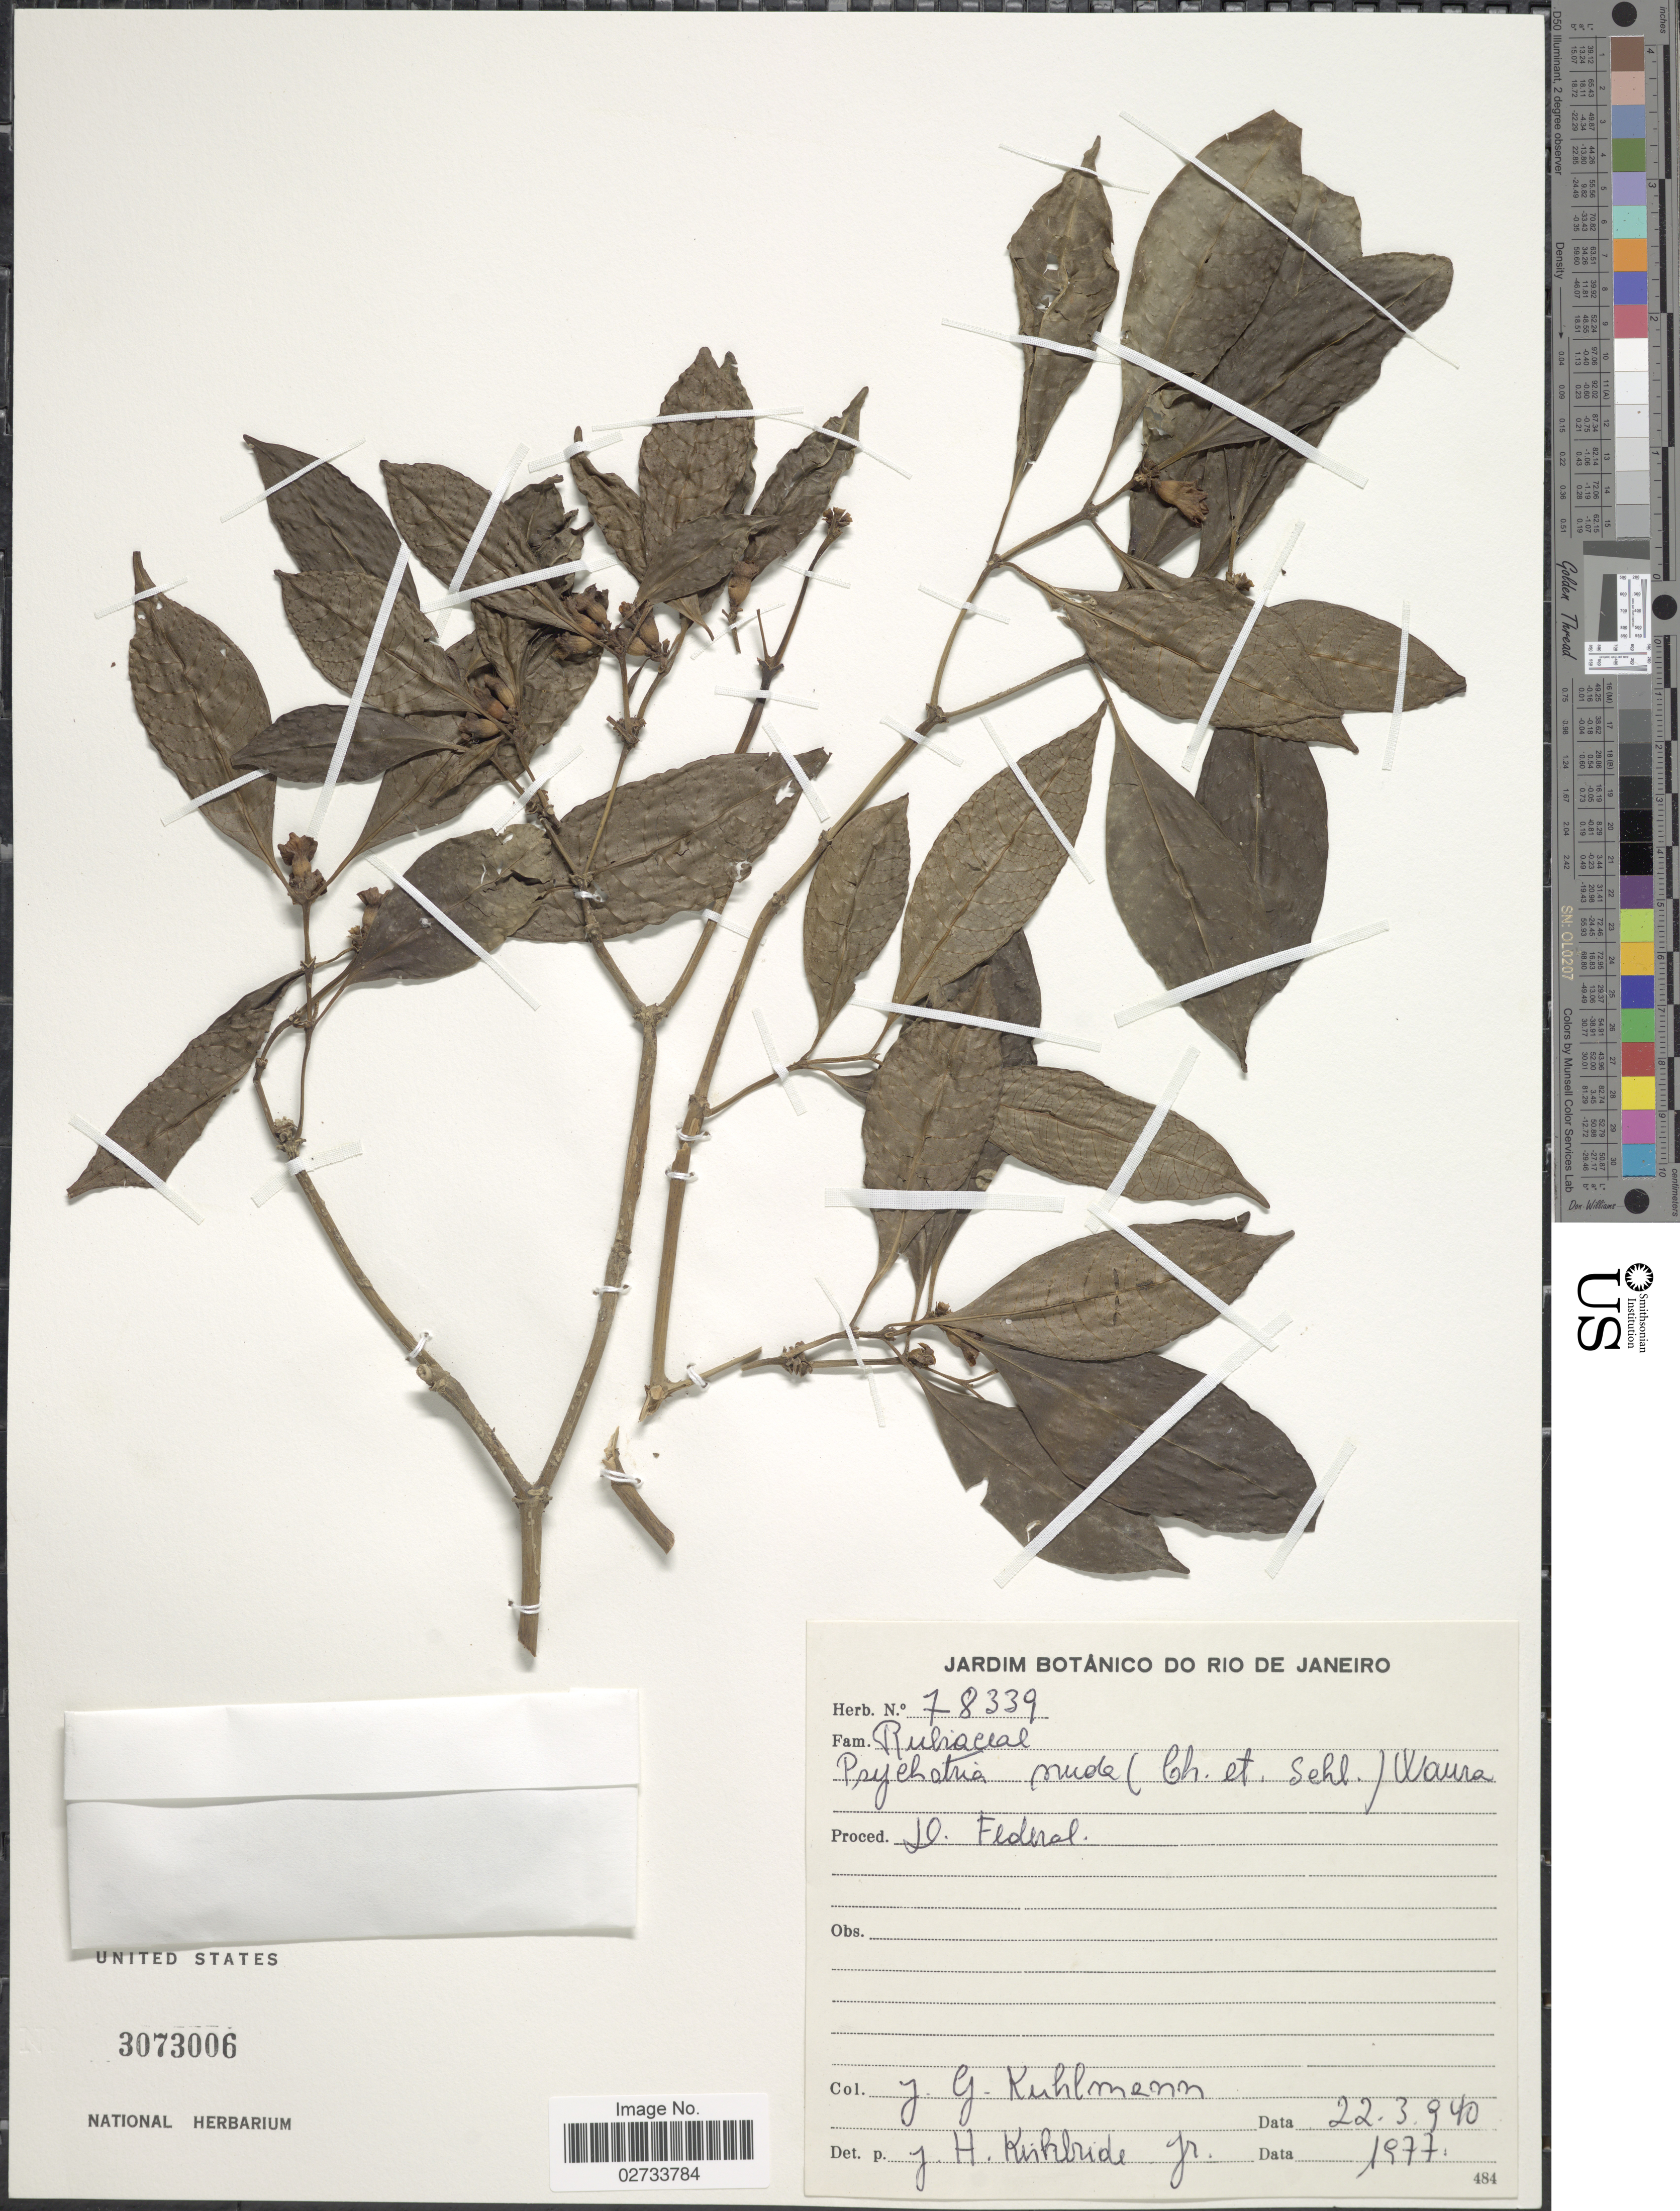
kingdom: Plantae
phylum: Tracheophyta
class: Magnoliopsida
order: Gentianales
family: Rubiaceae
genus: Psychotria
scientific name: Psychotria nuda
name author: Wawra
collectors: J. G. Kuhlmann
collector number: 78339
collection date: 1940-03-22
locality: D. Federal.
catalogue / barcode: US 3073006